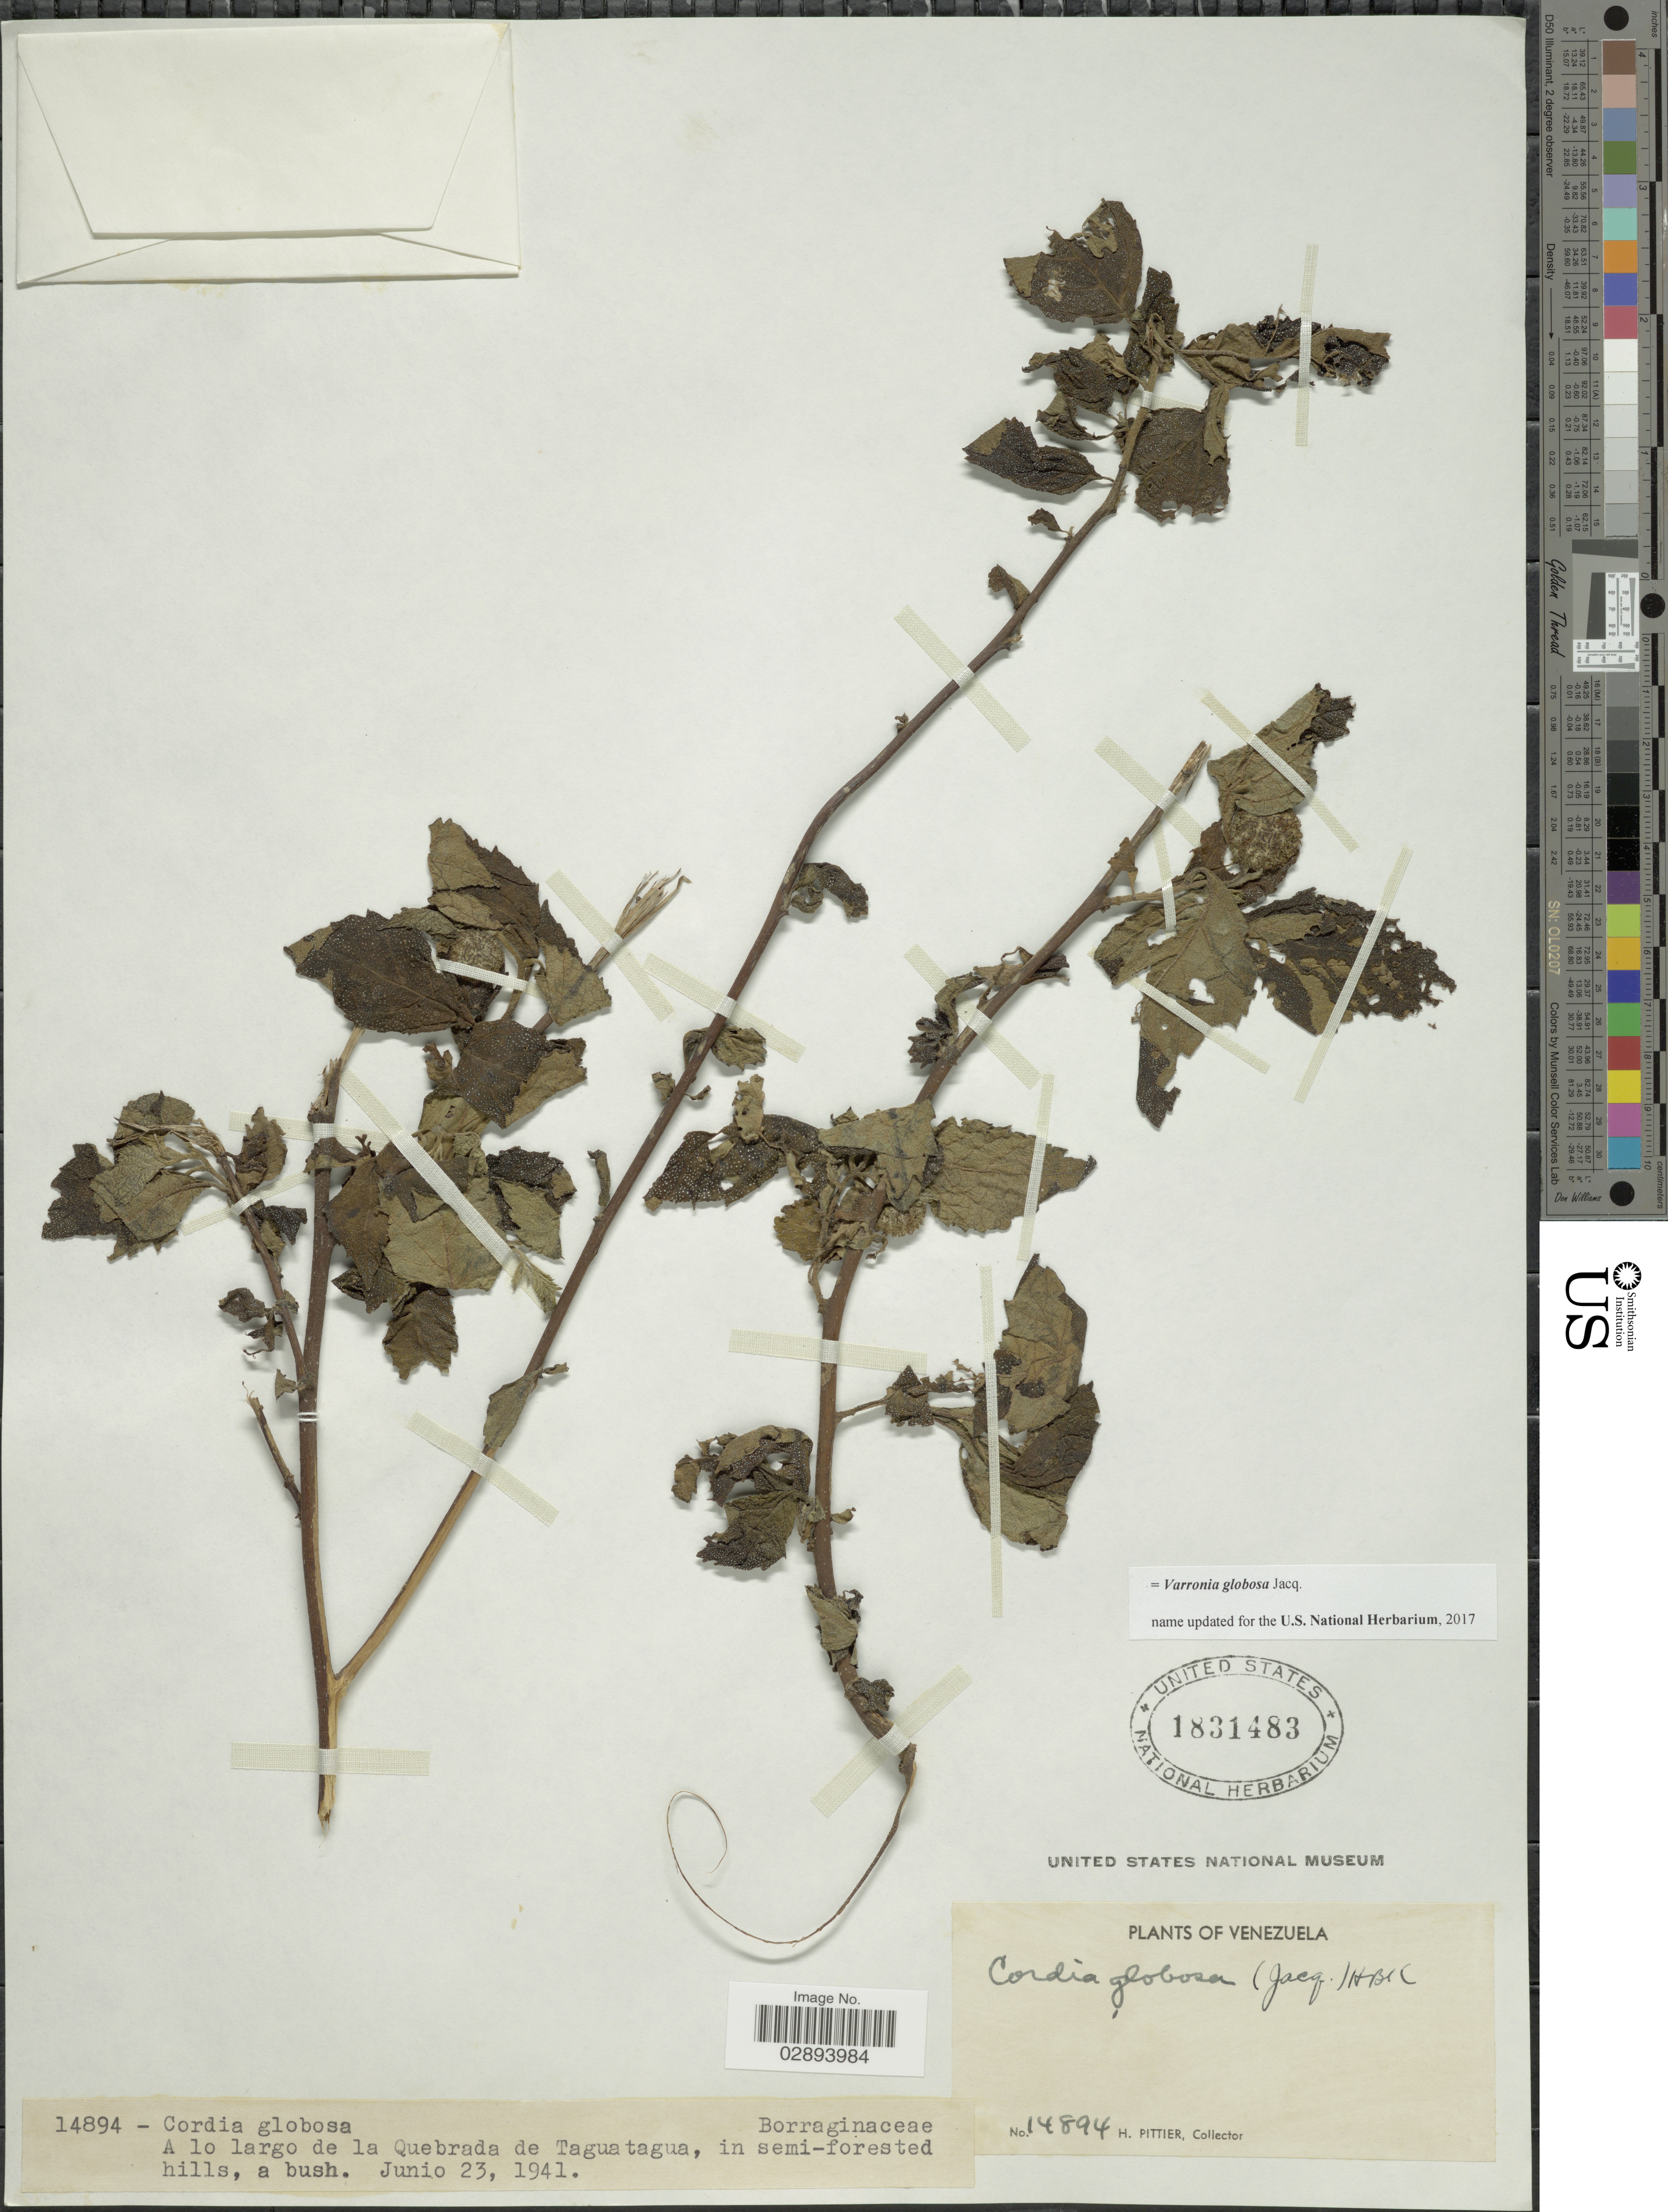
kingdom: Plantae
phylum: Tracheophyta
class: Magnoliopsida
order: Boraginales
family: Cordiaceae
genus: Varronia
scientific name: Varronia globosa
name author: Jacq.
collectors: H. F. Pittier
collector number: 14894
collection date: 1941-06-23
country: Venezuela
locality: A lo largo de la Quebrada de Tagua tagua.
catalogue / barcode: US 1831483